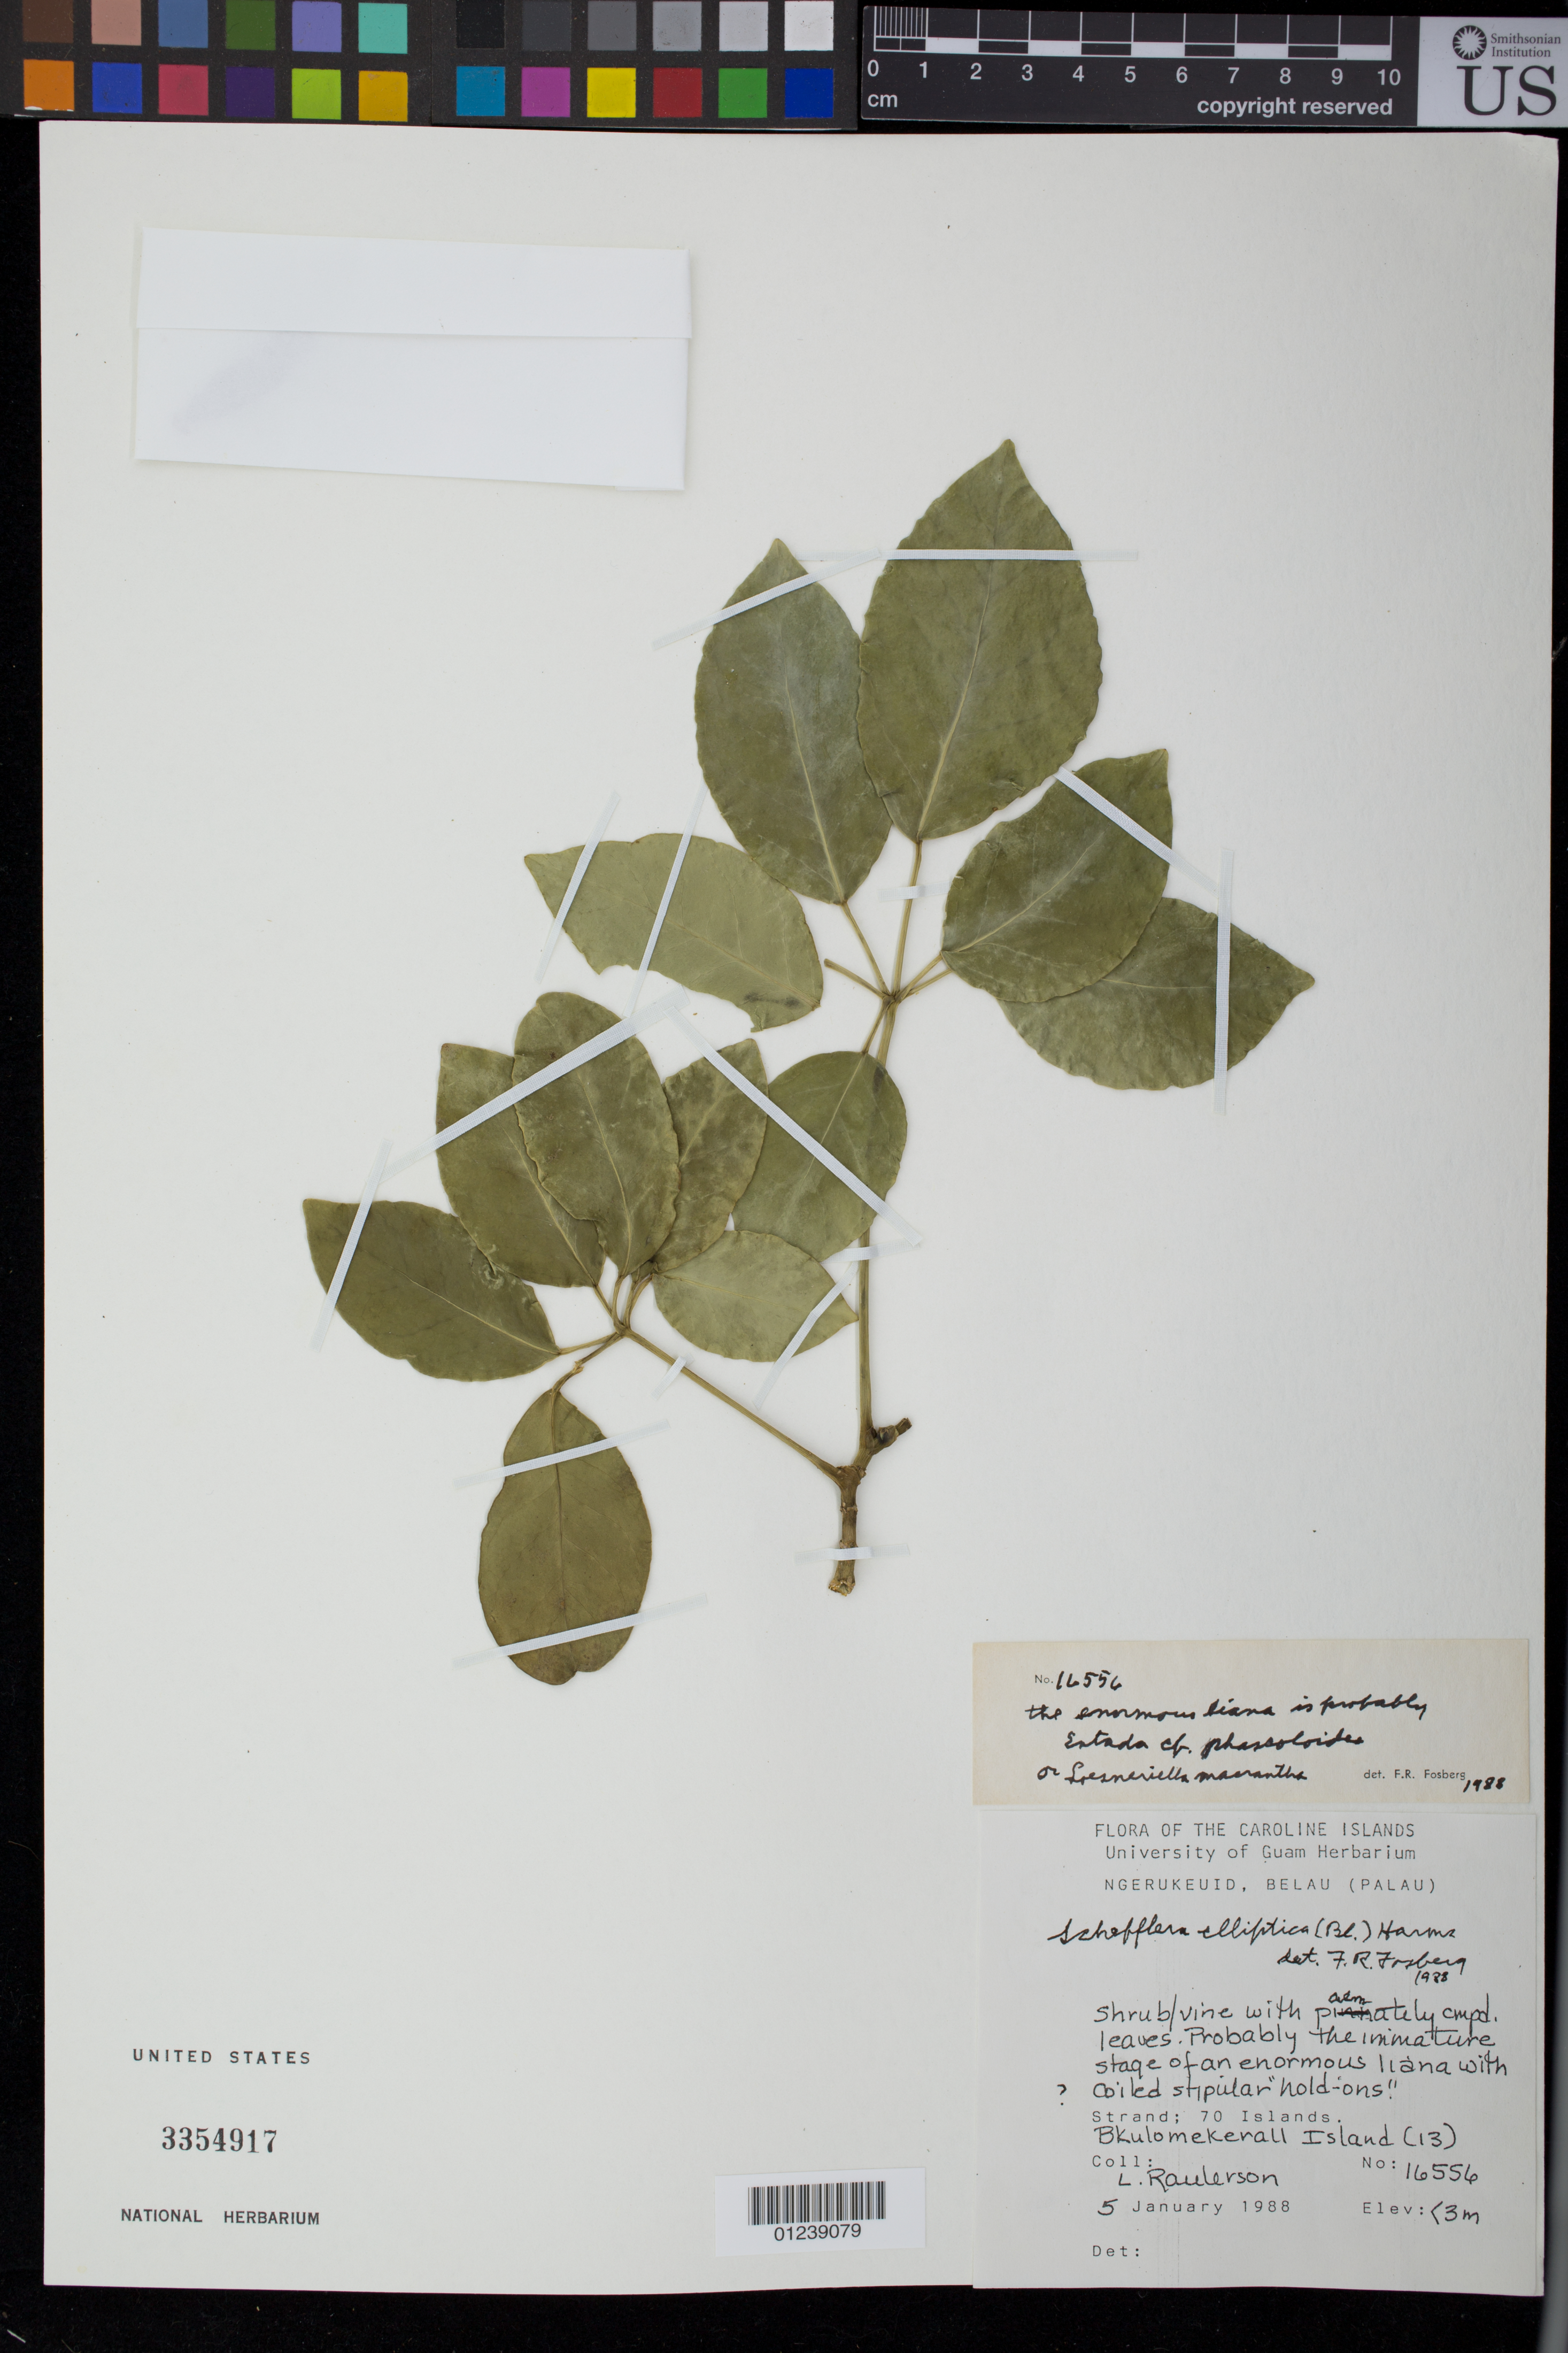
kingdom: Plantae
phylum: Tracheophyta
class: Magnoliopsida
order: Apiales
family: Araliaceae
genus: Heptapleurum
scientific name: Heptapleurum ellipticum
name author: (Blume) Seem.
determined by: Wagner, W. L., (BOT), Smithsonian Institution - National Museum of Natural History (UNITED STATES)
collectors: L. Raulerson & L. Raulerson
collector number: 16556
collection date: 1988-01-05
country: Palau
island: Ngerukeuid [Orukuizu]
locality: Caroline Islands. Ngerukeuid. Bkulomekerall Island.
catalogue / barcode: US 3354917